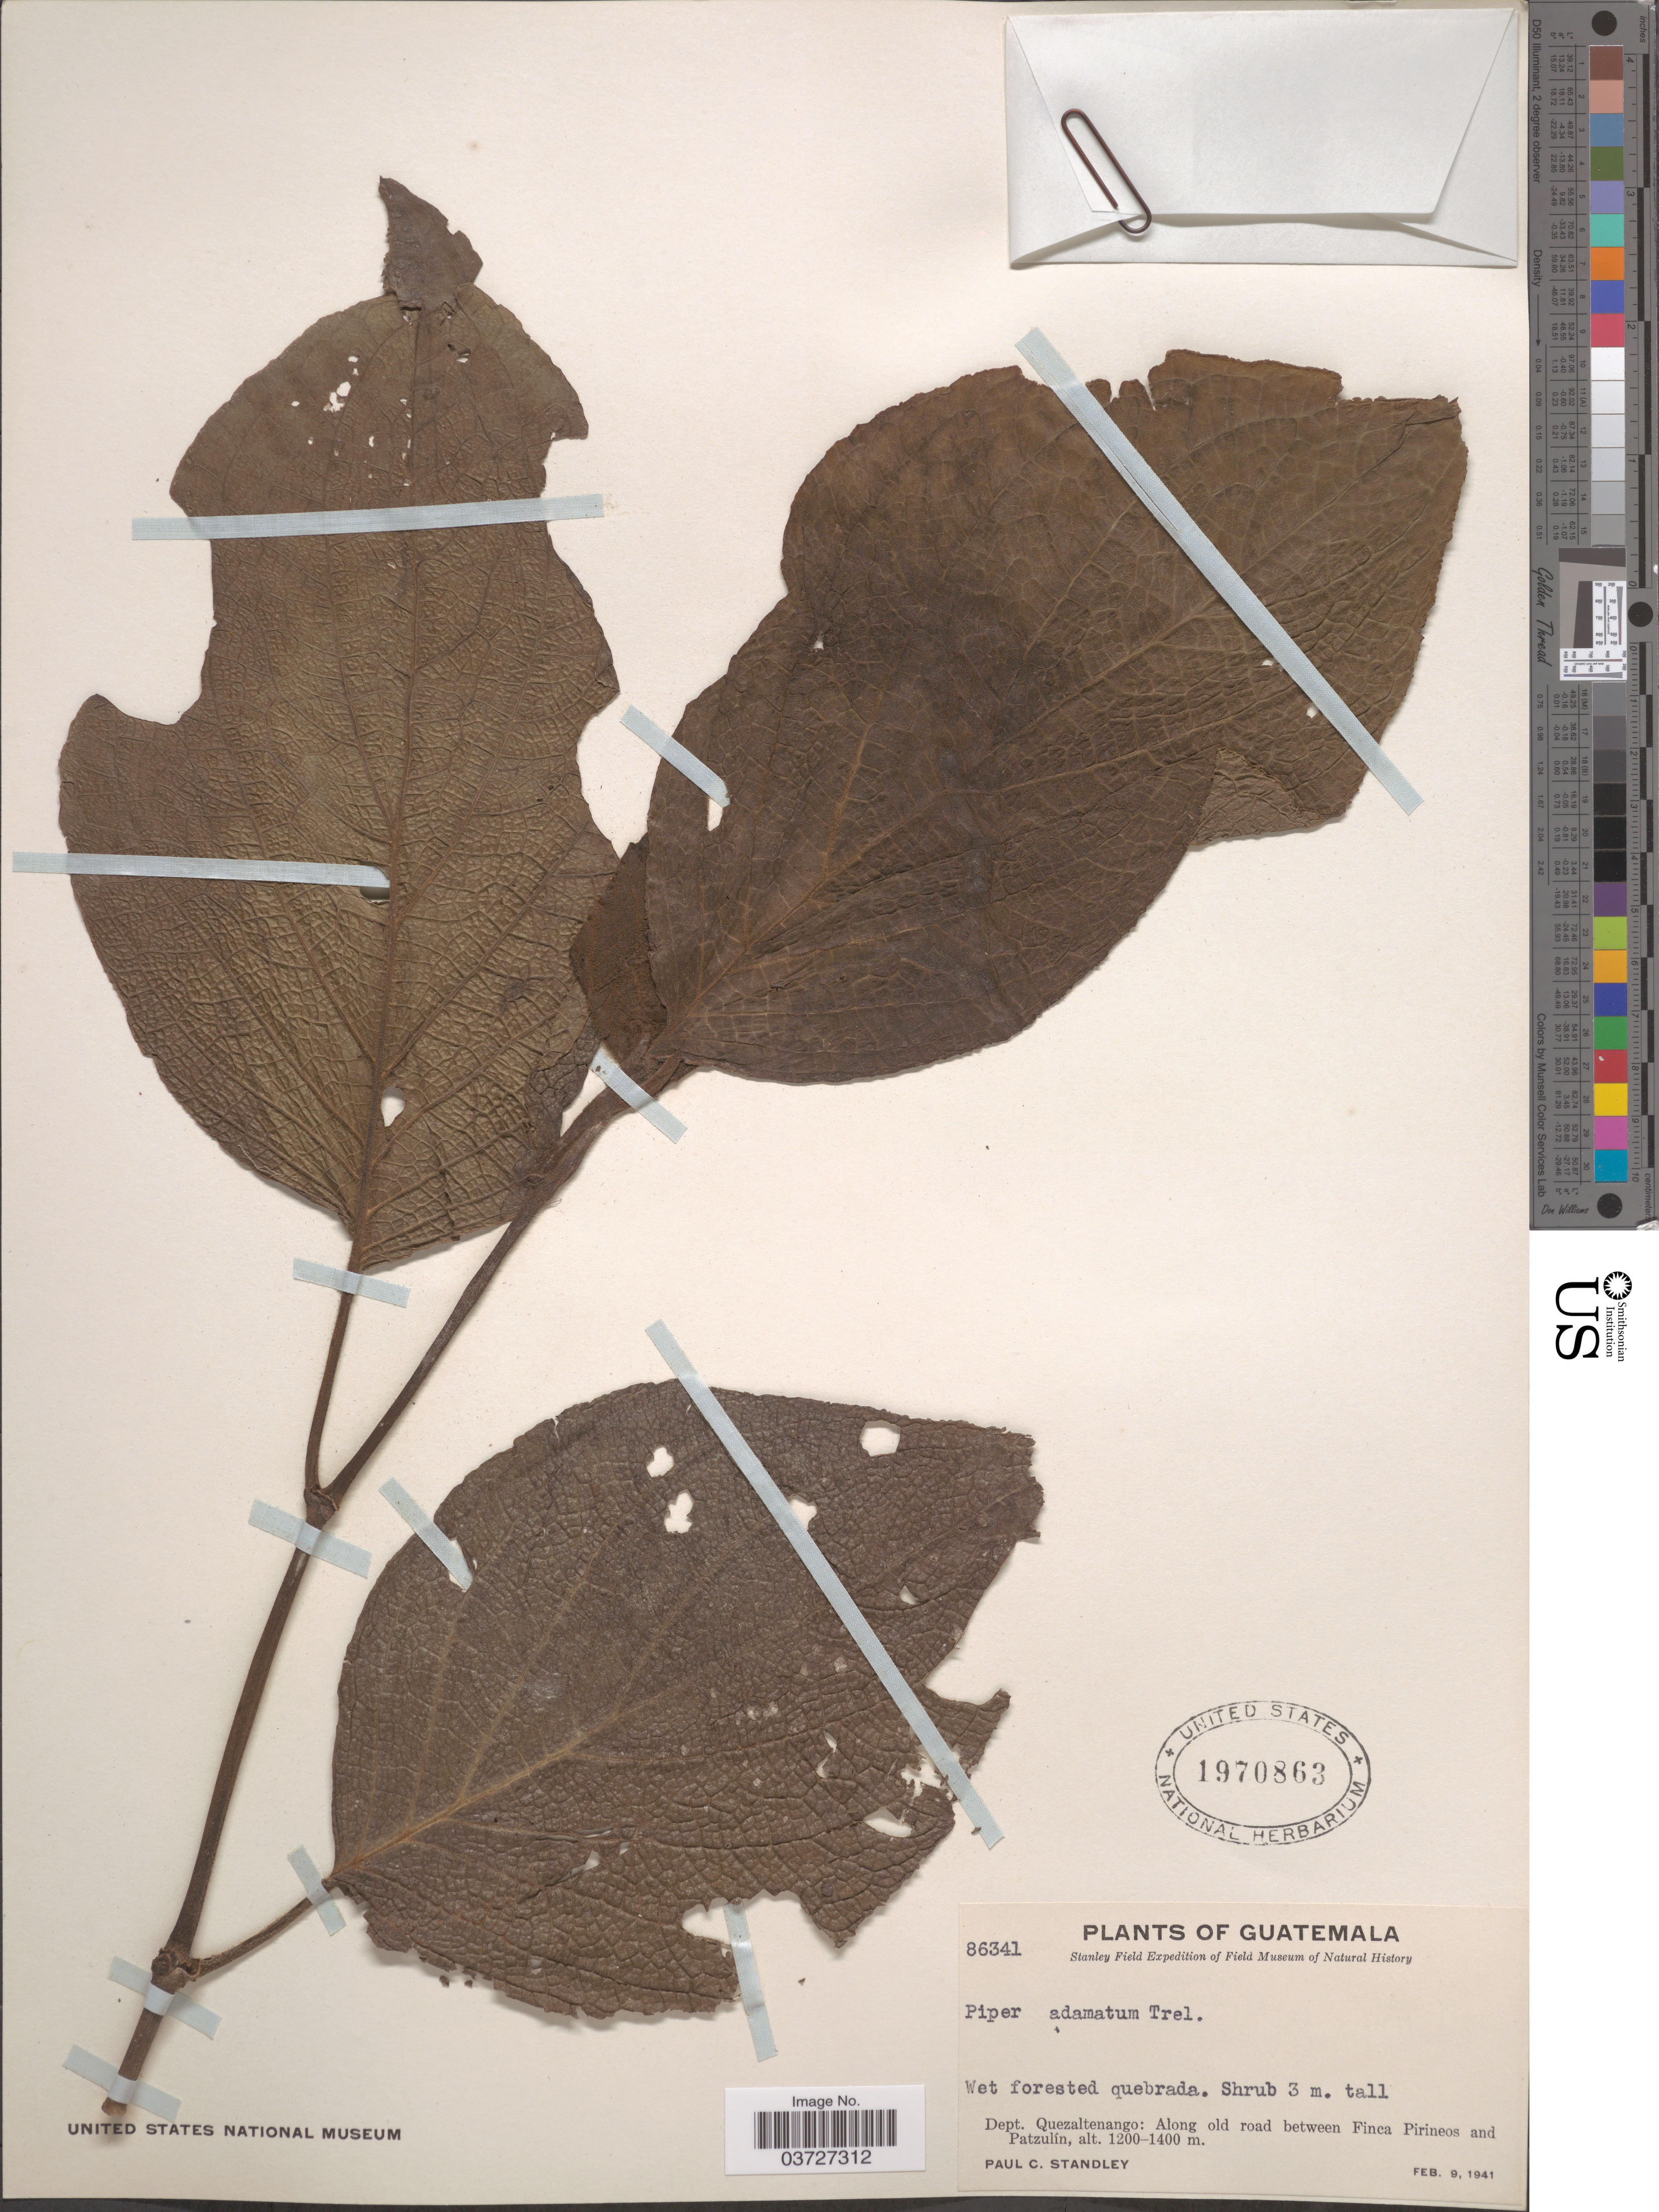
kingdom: Plantae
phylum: Tracheophyta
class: Magnoliopsida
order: Piperales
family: Piperaceae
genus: Piper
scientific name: Piper adamatum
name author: Trel. & Standl.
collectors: P. C. Standley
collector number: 86341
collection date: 1941-02-09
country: Guatemala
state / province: Quetzaltenango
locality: Dept. Quezaltenango: Along old road between Finca Pirineos and Patzulín.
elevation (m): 1200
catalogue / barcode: US 1970863